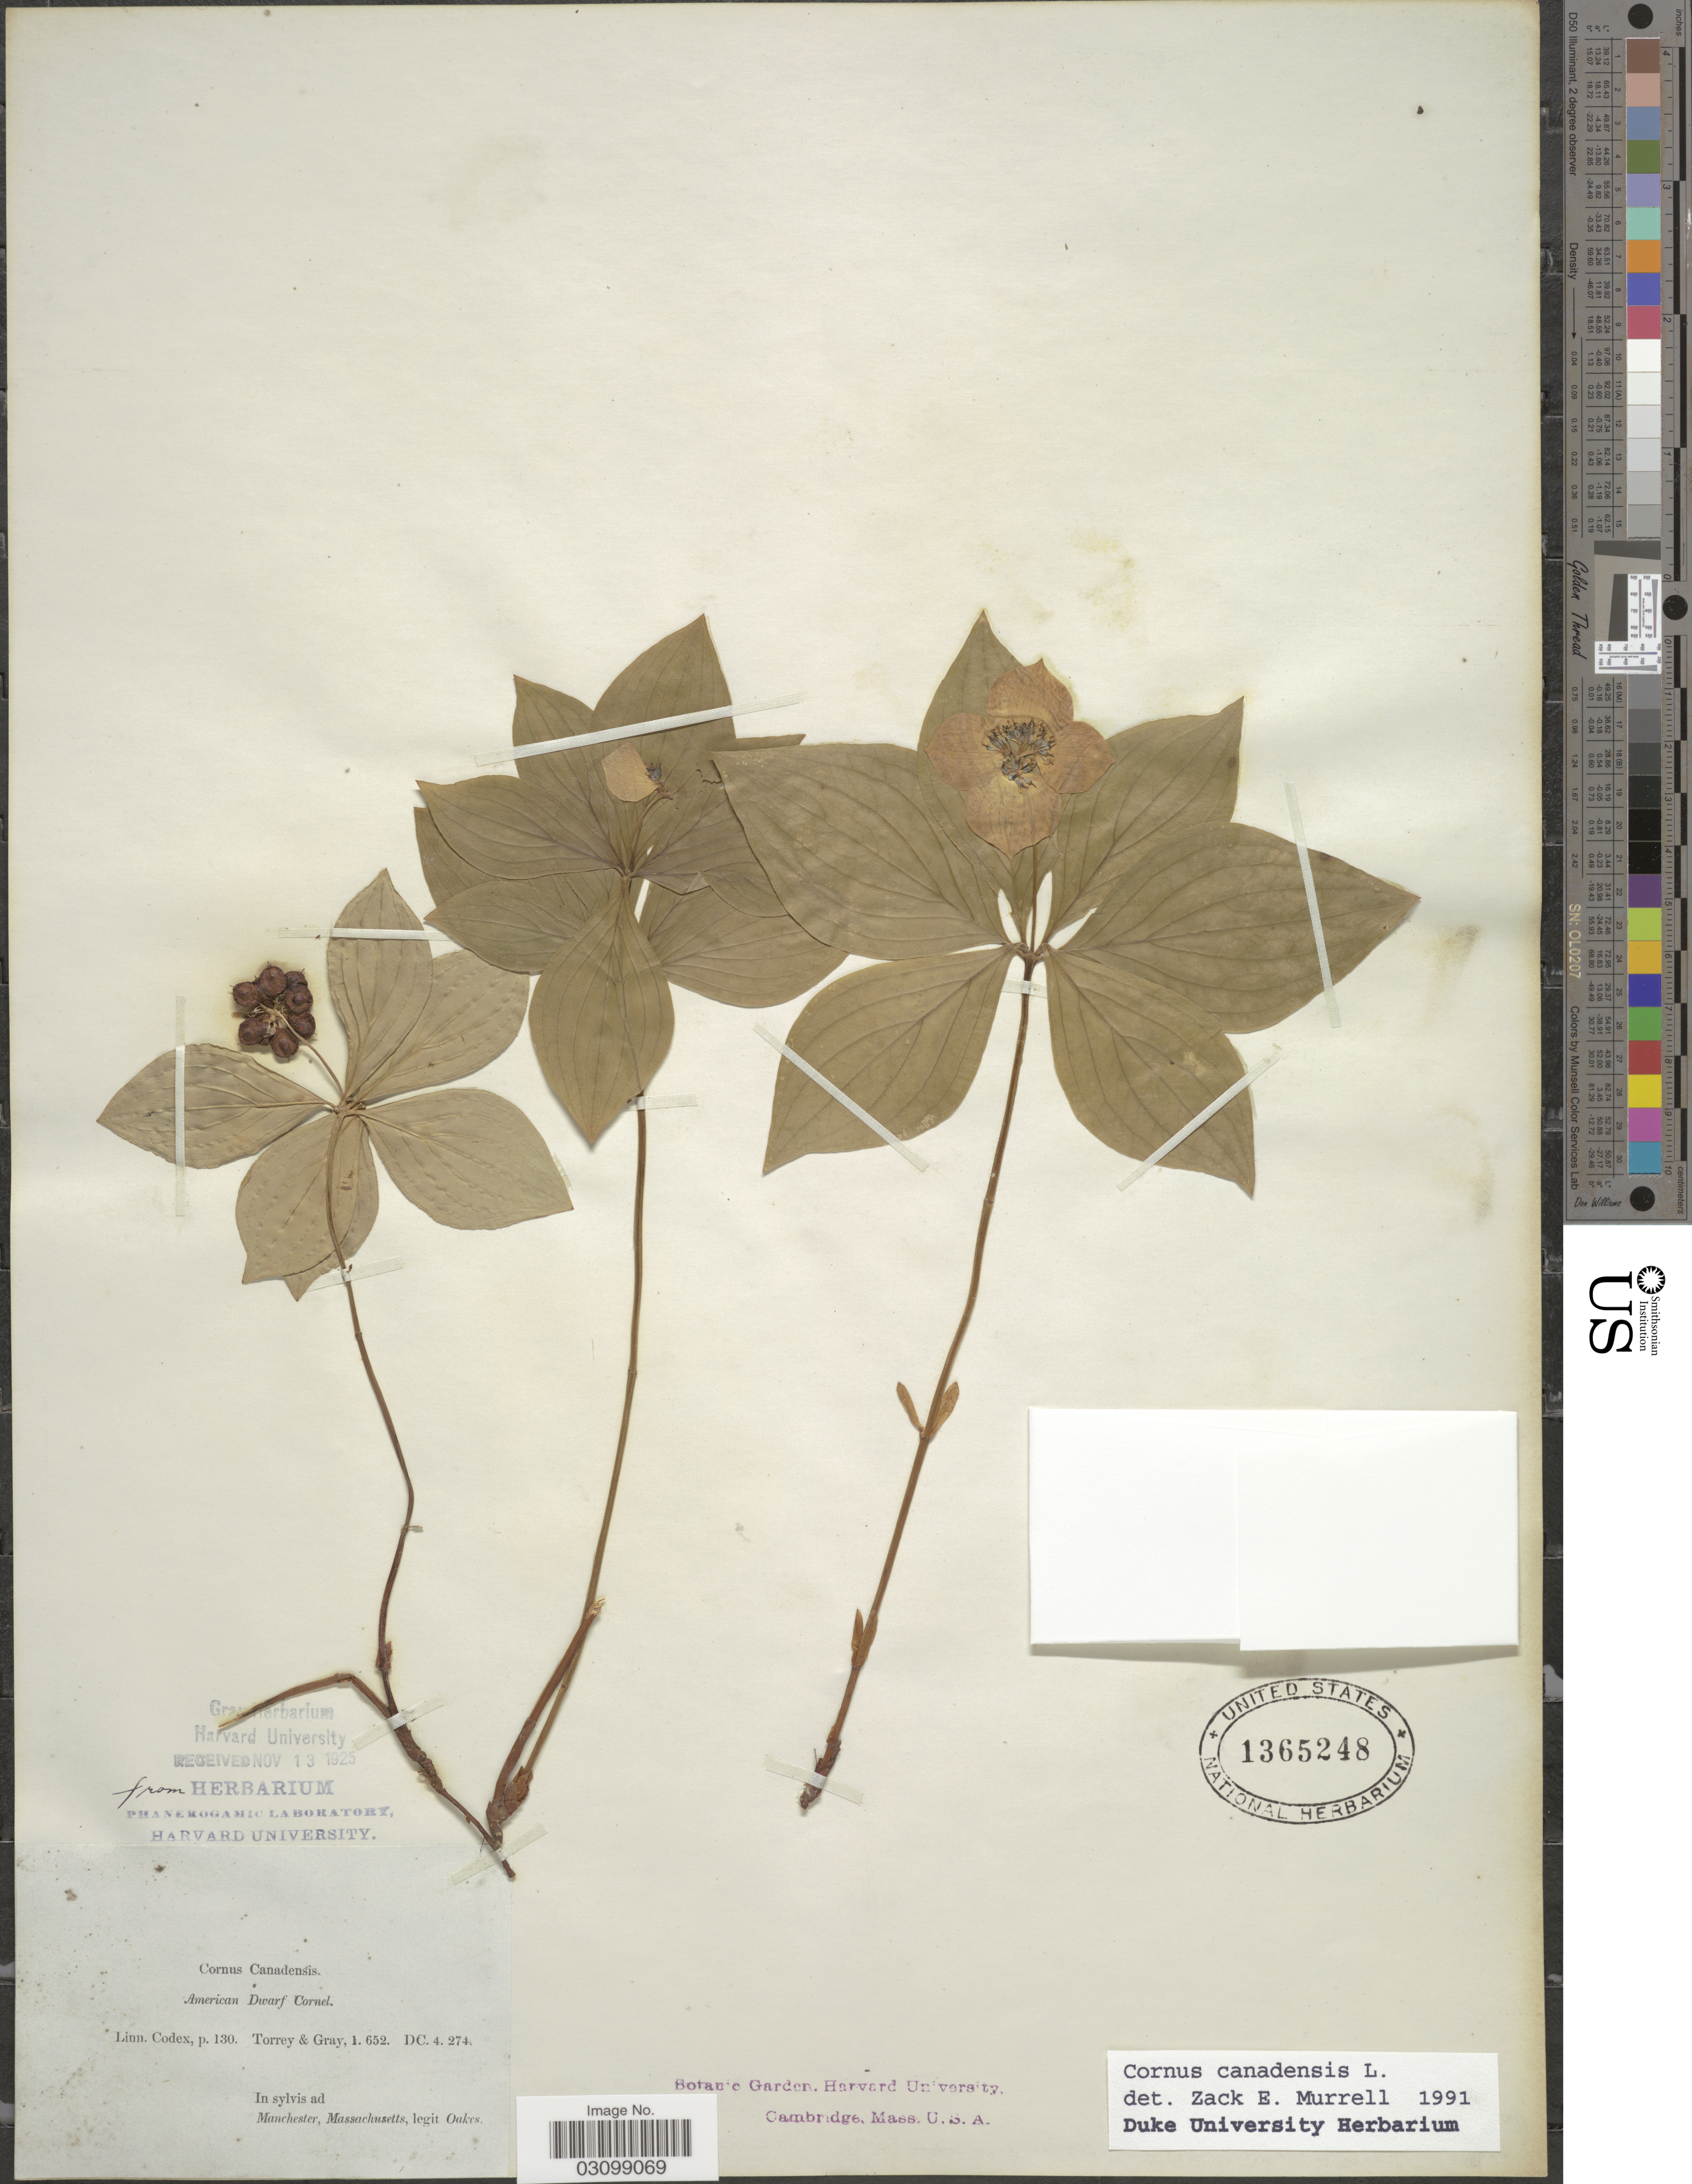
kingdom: Plantae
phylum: Tracheophyta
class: Magnoliopsida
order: Cornales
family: Cornaceae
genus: Cornus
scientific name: Cornus canadensis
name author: L.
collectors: -. Oakes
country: United States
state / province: Massachusetts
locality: In sylvis ad Manchester.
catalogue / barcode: US 1365248